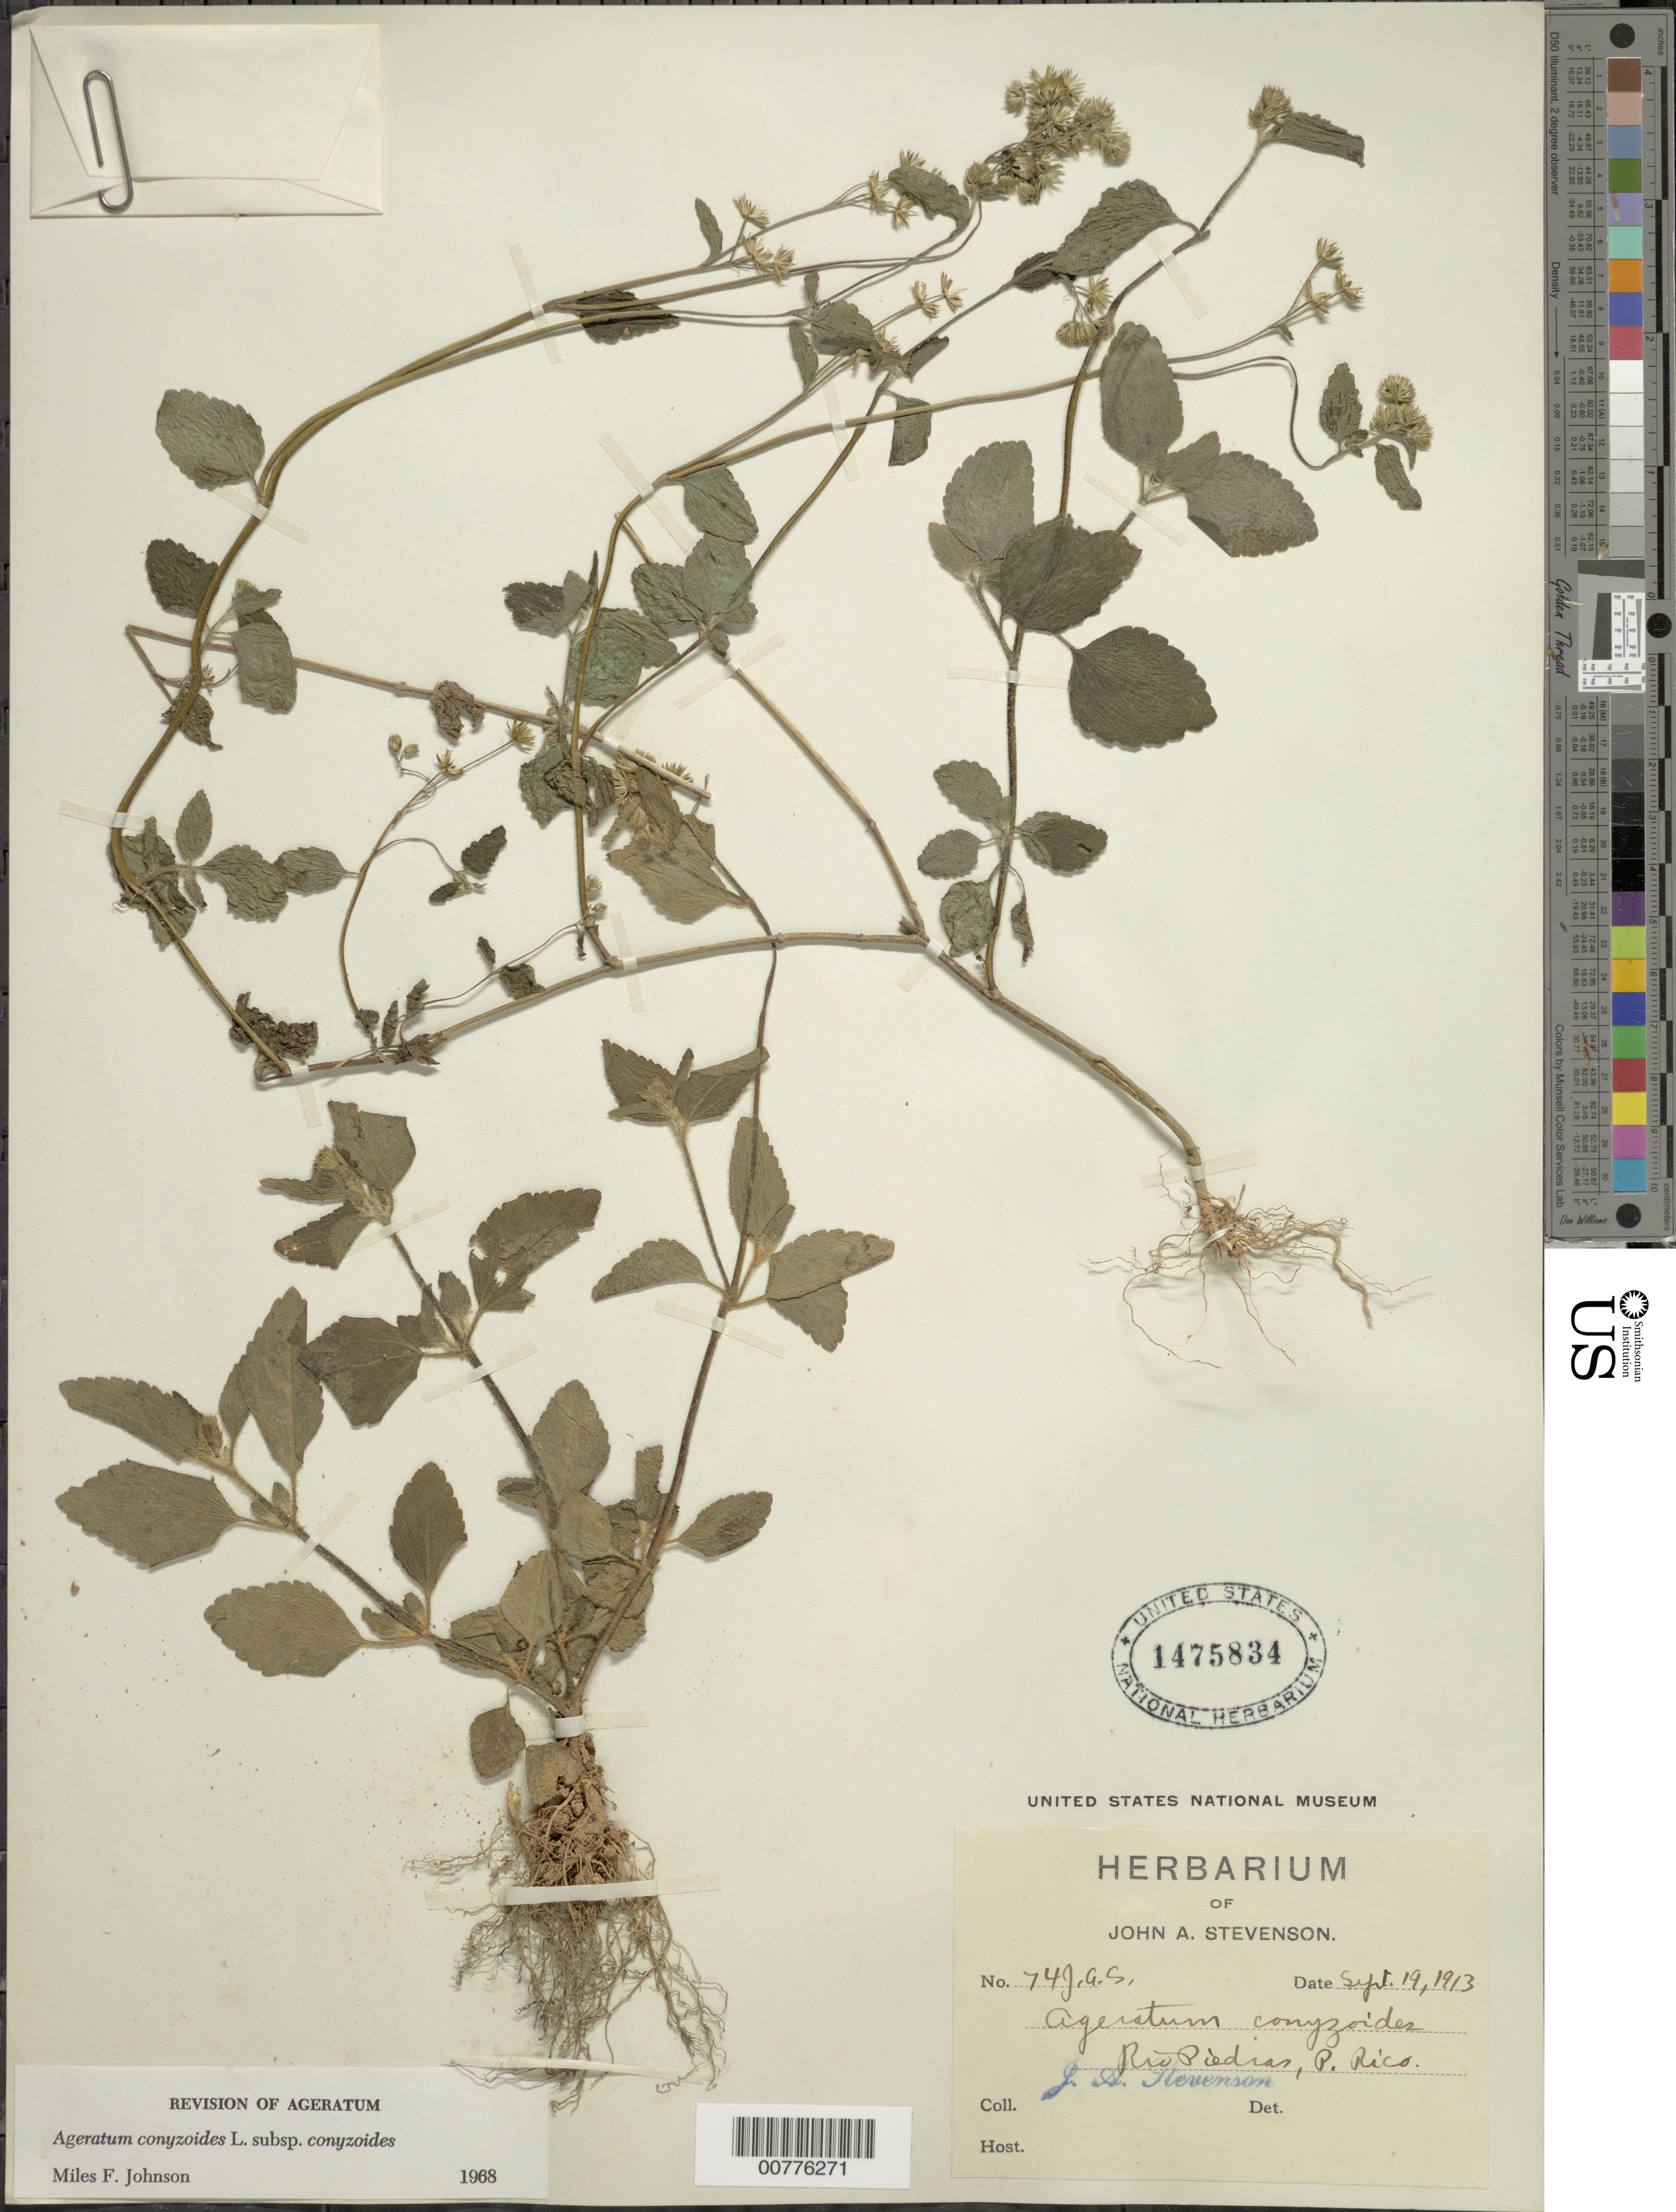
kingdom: Plantae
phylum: Tracheophyta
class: Magnoliopsida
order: Asterales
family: Asteraceae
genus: Ageratum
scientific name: Ageratum conyzoides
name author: L.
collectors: J. Stevenson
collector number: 74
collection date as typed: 19 Sep 1913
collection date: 1913-09-19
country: Puerto Rico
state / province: San Juan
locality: Río Piedras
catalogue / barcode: US 1475834